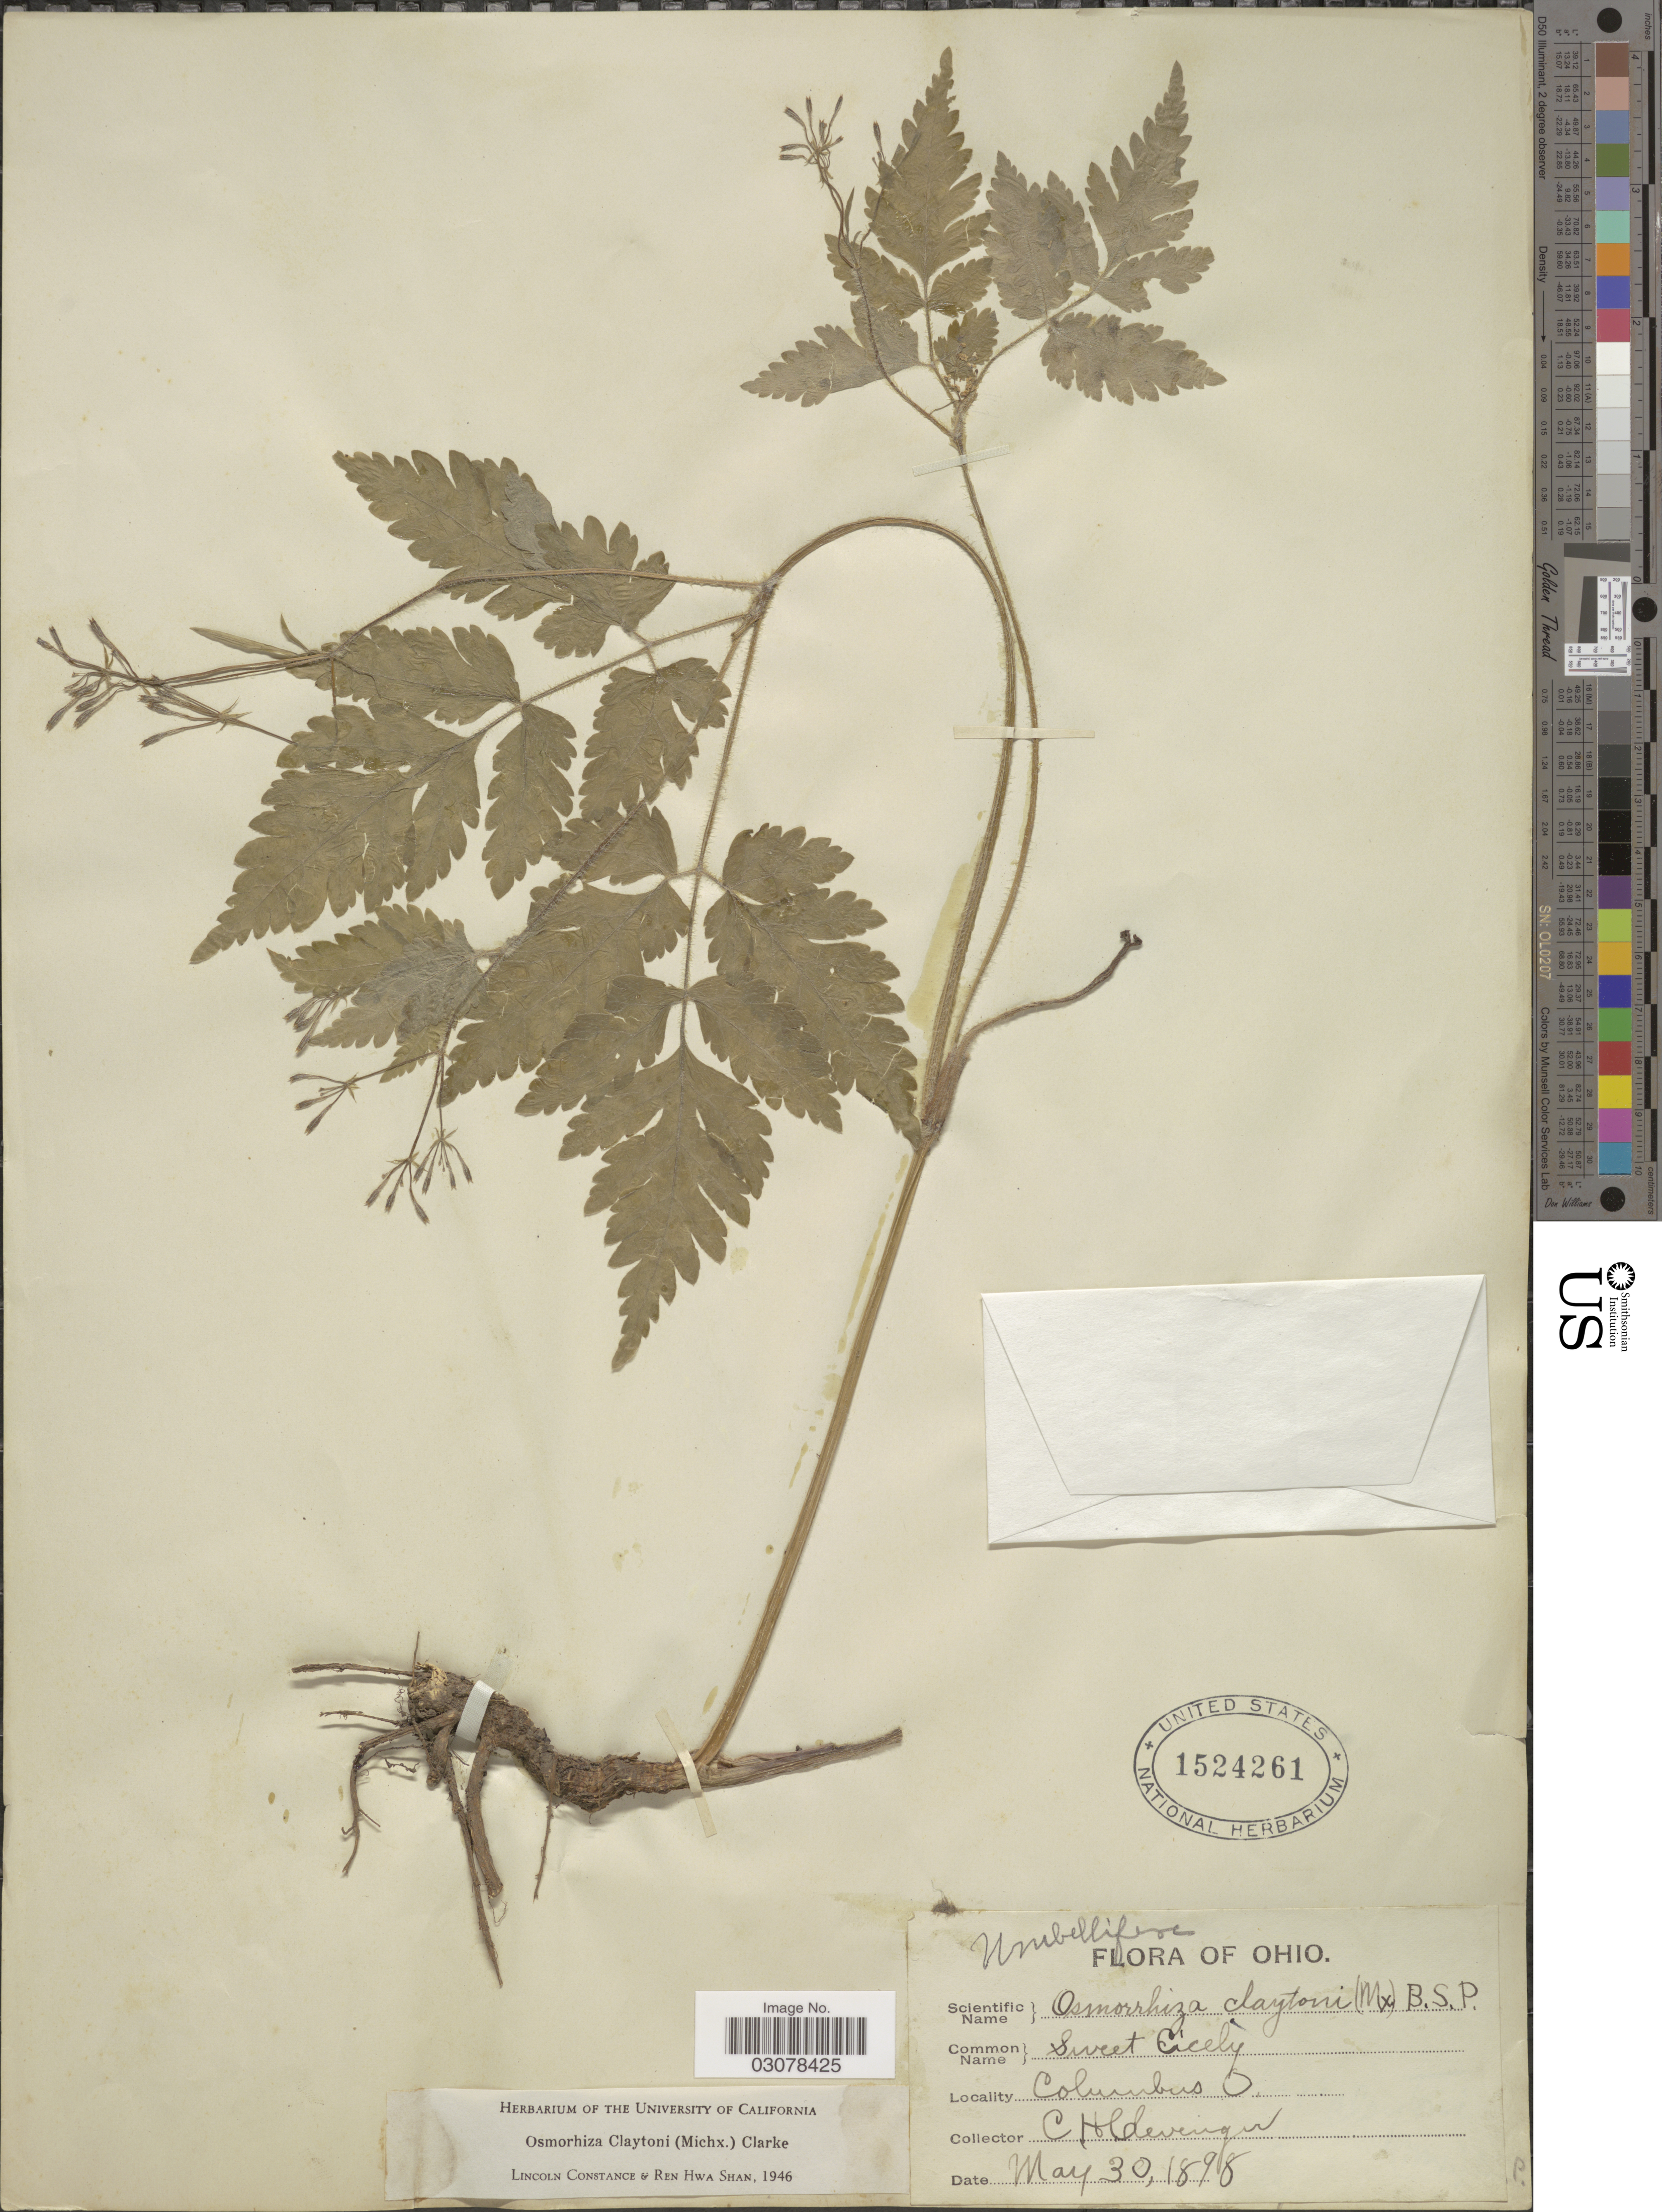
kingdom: Plantae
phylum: Tracheophyta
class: Magnoliopsida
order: Apiales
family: Apiaceae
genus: Osmorhiza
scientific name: Osmorhiza claytonii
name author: (Michx.) C.B. Clarke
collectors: C. Clevenger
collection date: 1898-05-30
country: United States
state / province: Ohio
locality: Columbus O.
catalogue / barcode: US 1524261